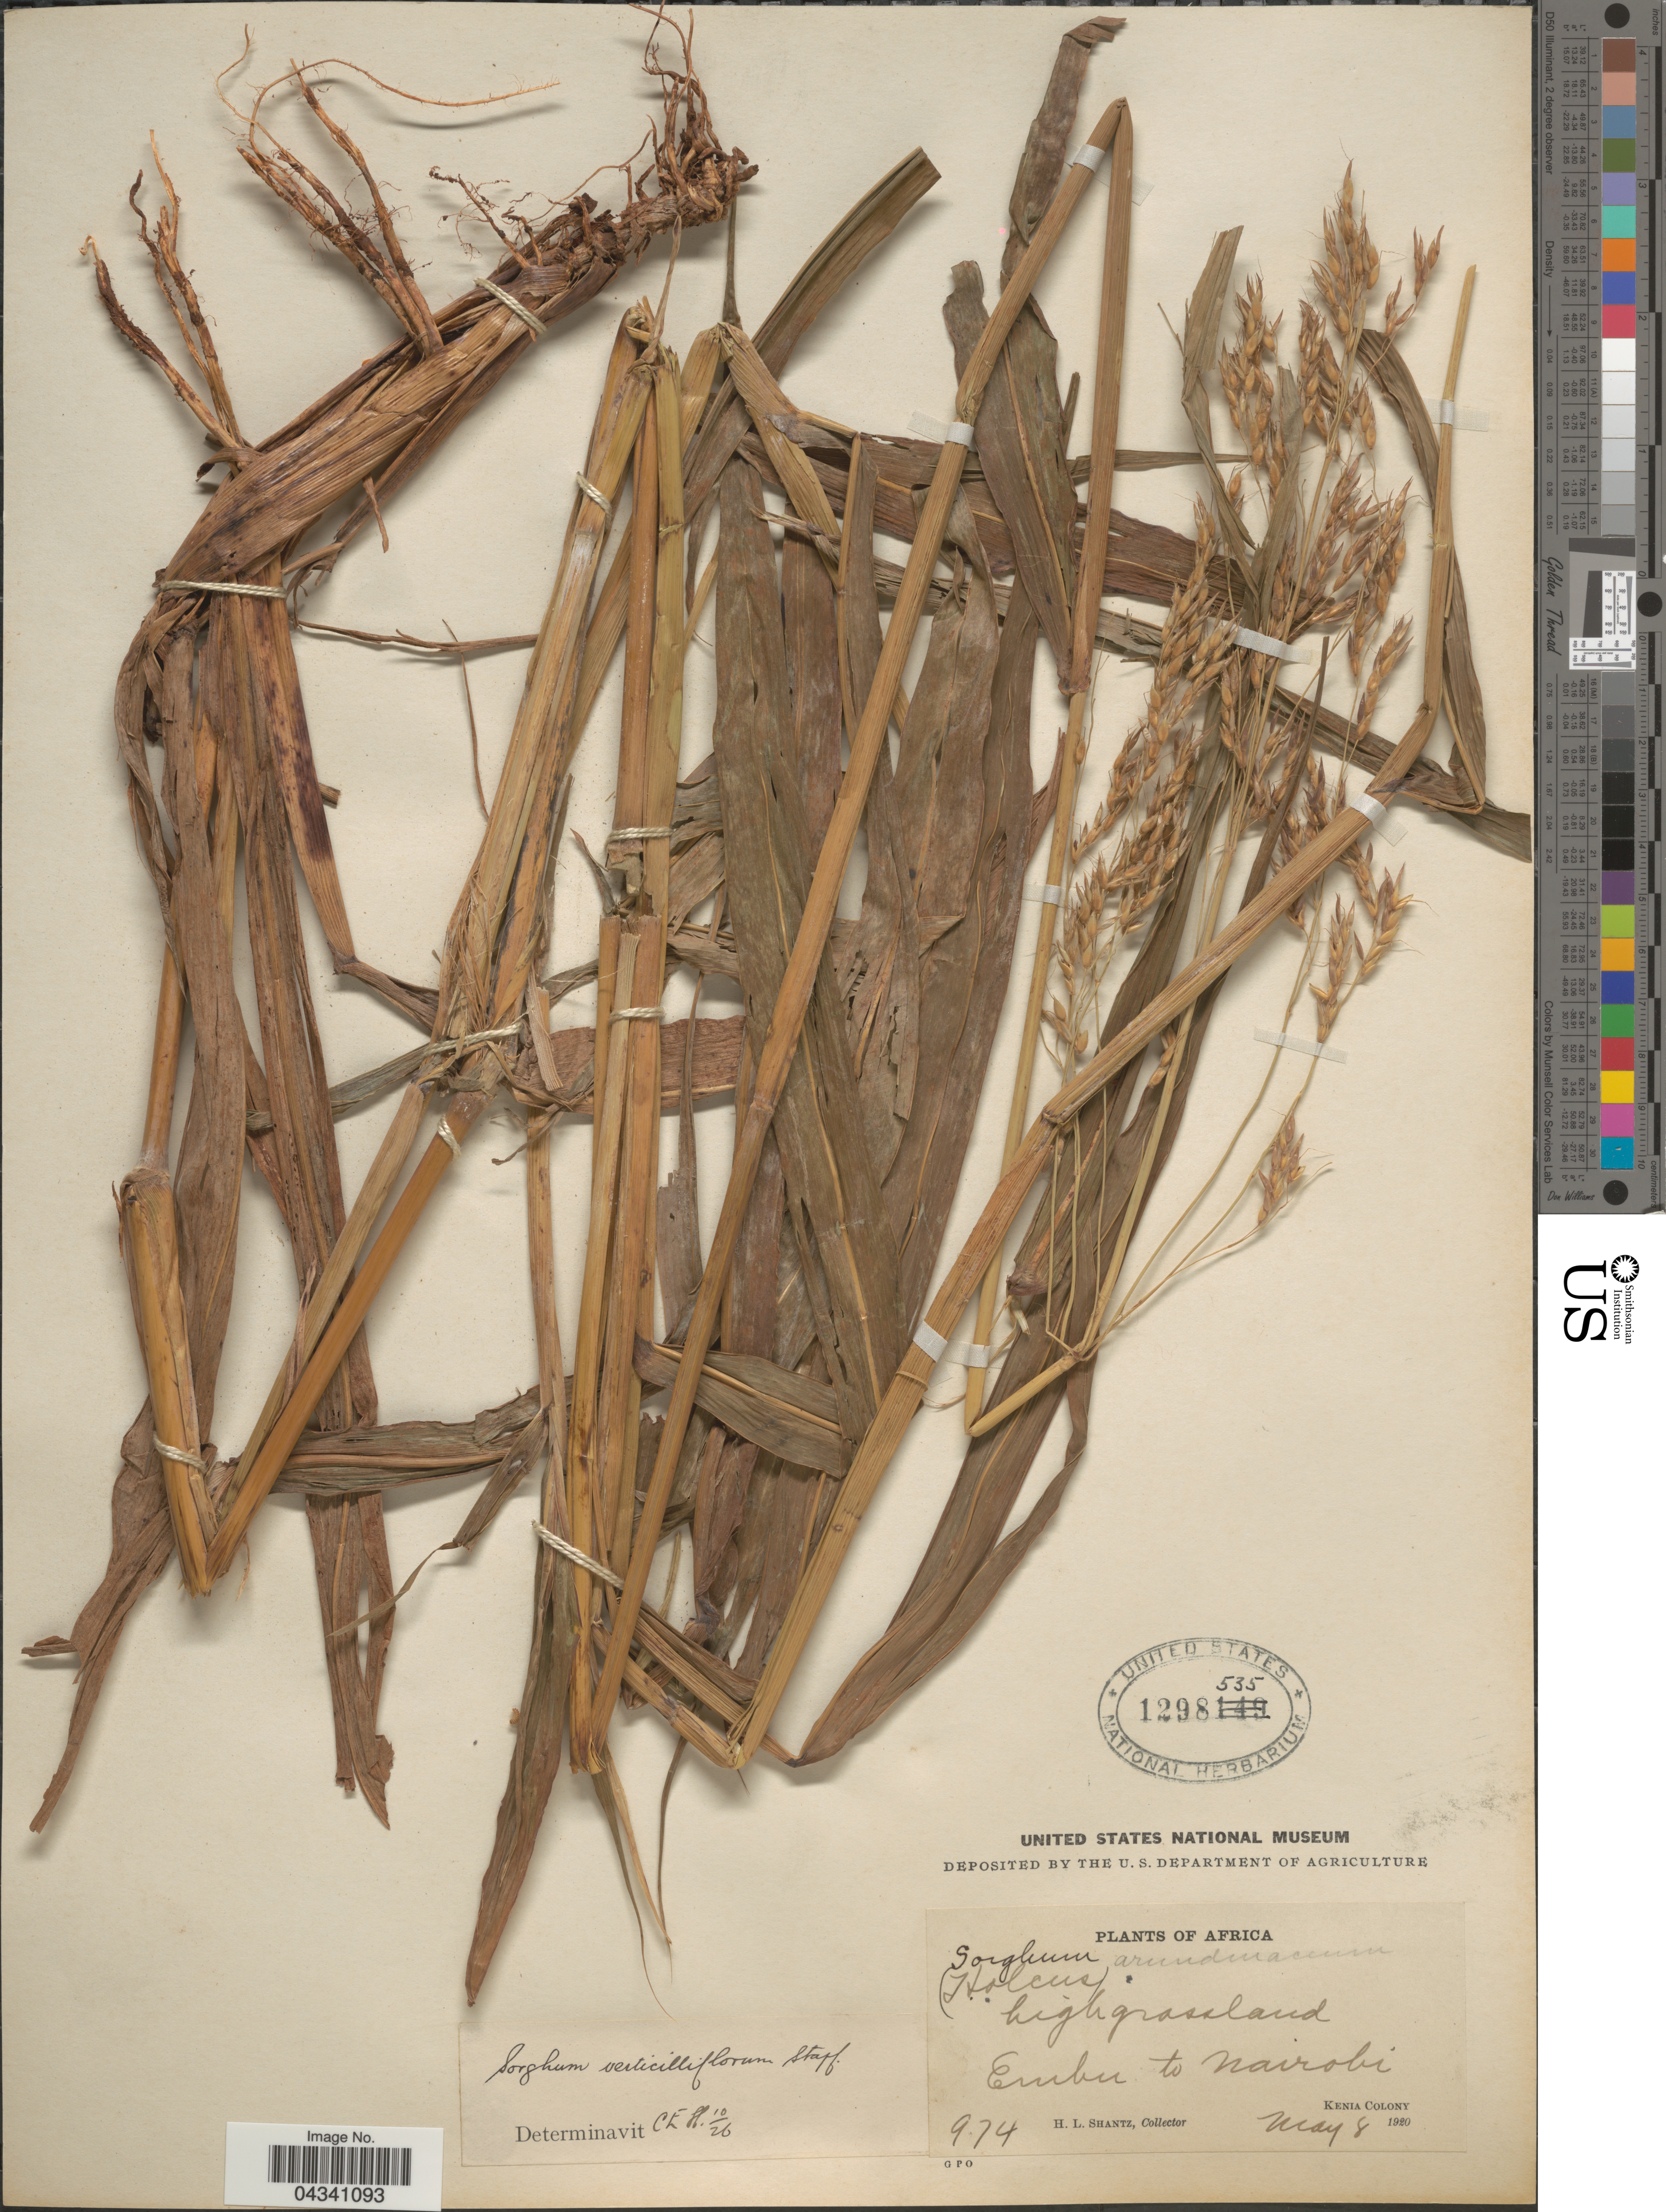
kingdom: Plantae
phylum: Tracheophyta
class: Liliopsida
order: Poales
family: Poaceae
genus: Sorghum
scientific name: Sorghum arundinaceum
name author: (Desv.) Stapf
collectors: H. Shantz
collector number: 974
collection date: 1920-05-08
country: Kenya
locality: Embu to Nairobi. Kenia Colony.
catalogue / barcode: US 1298535